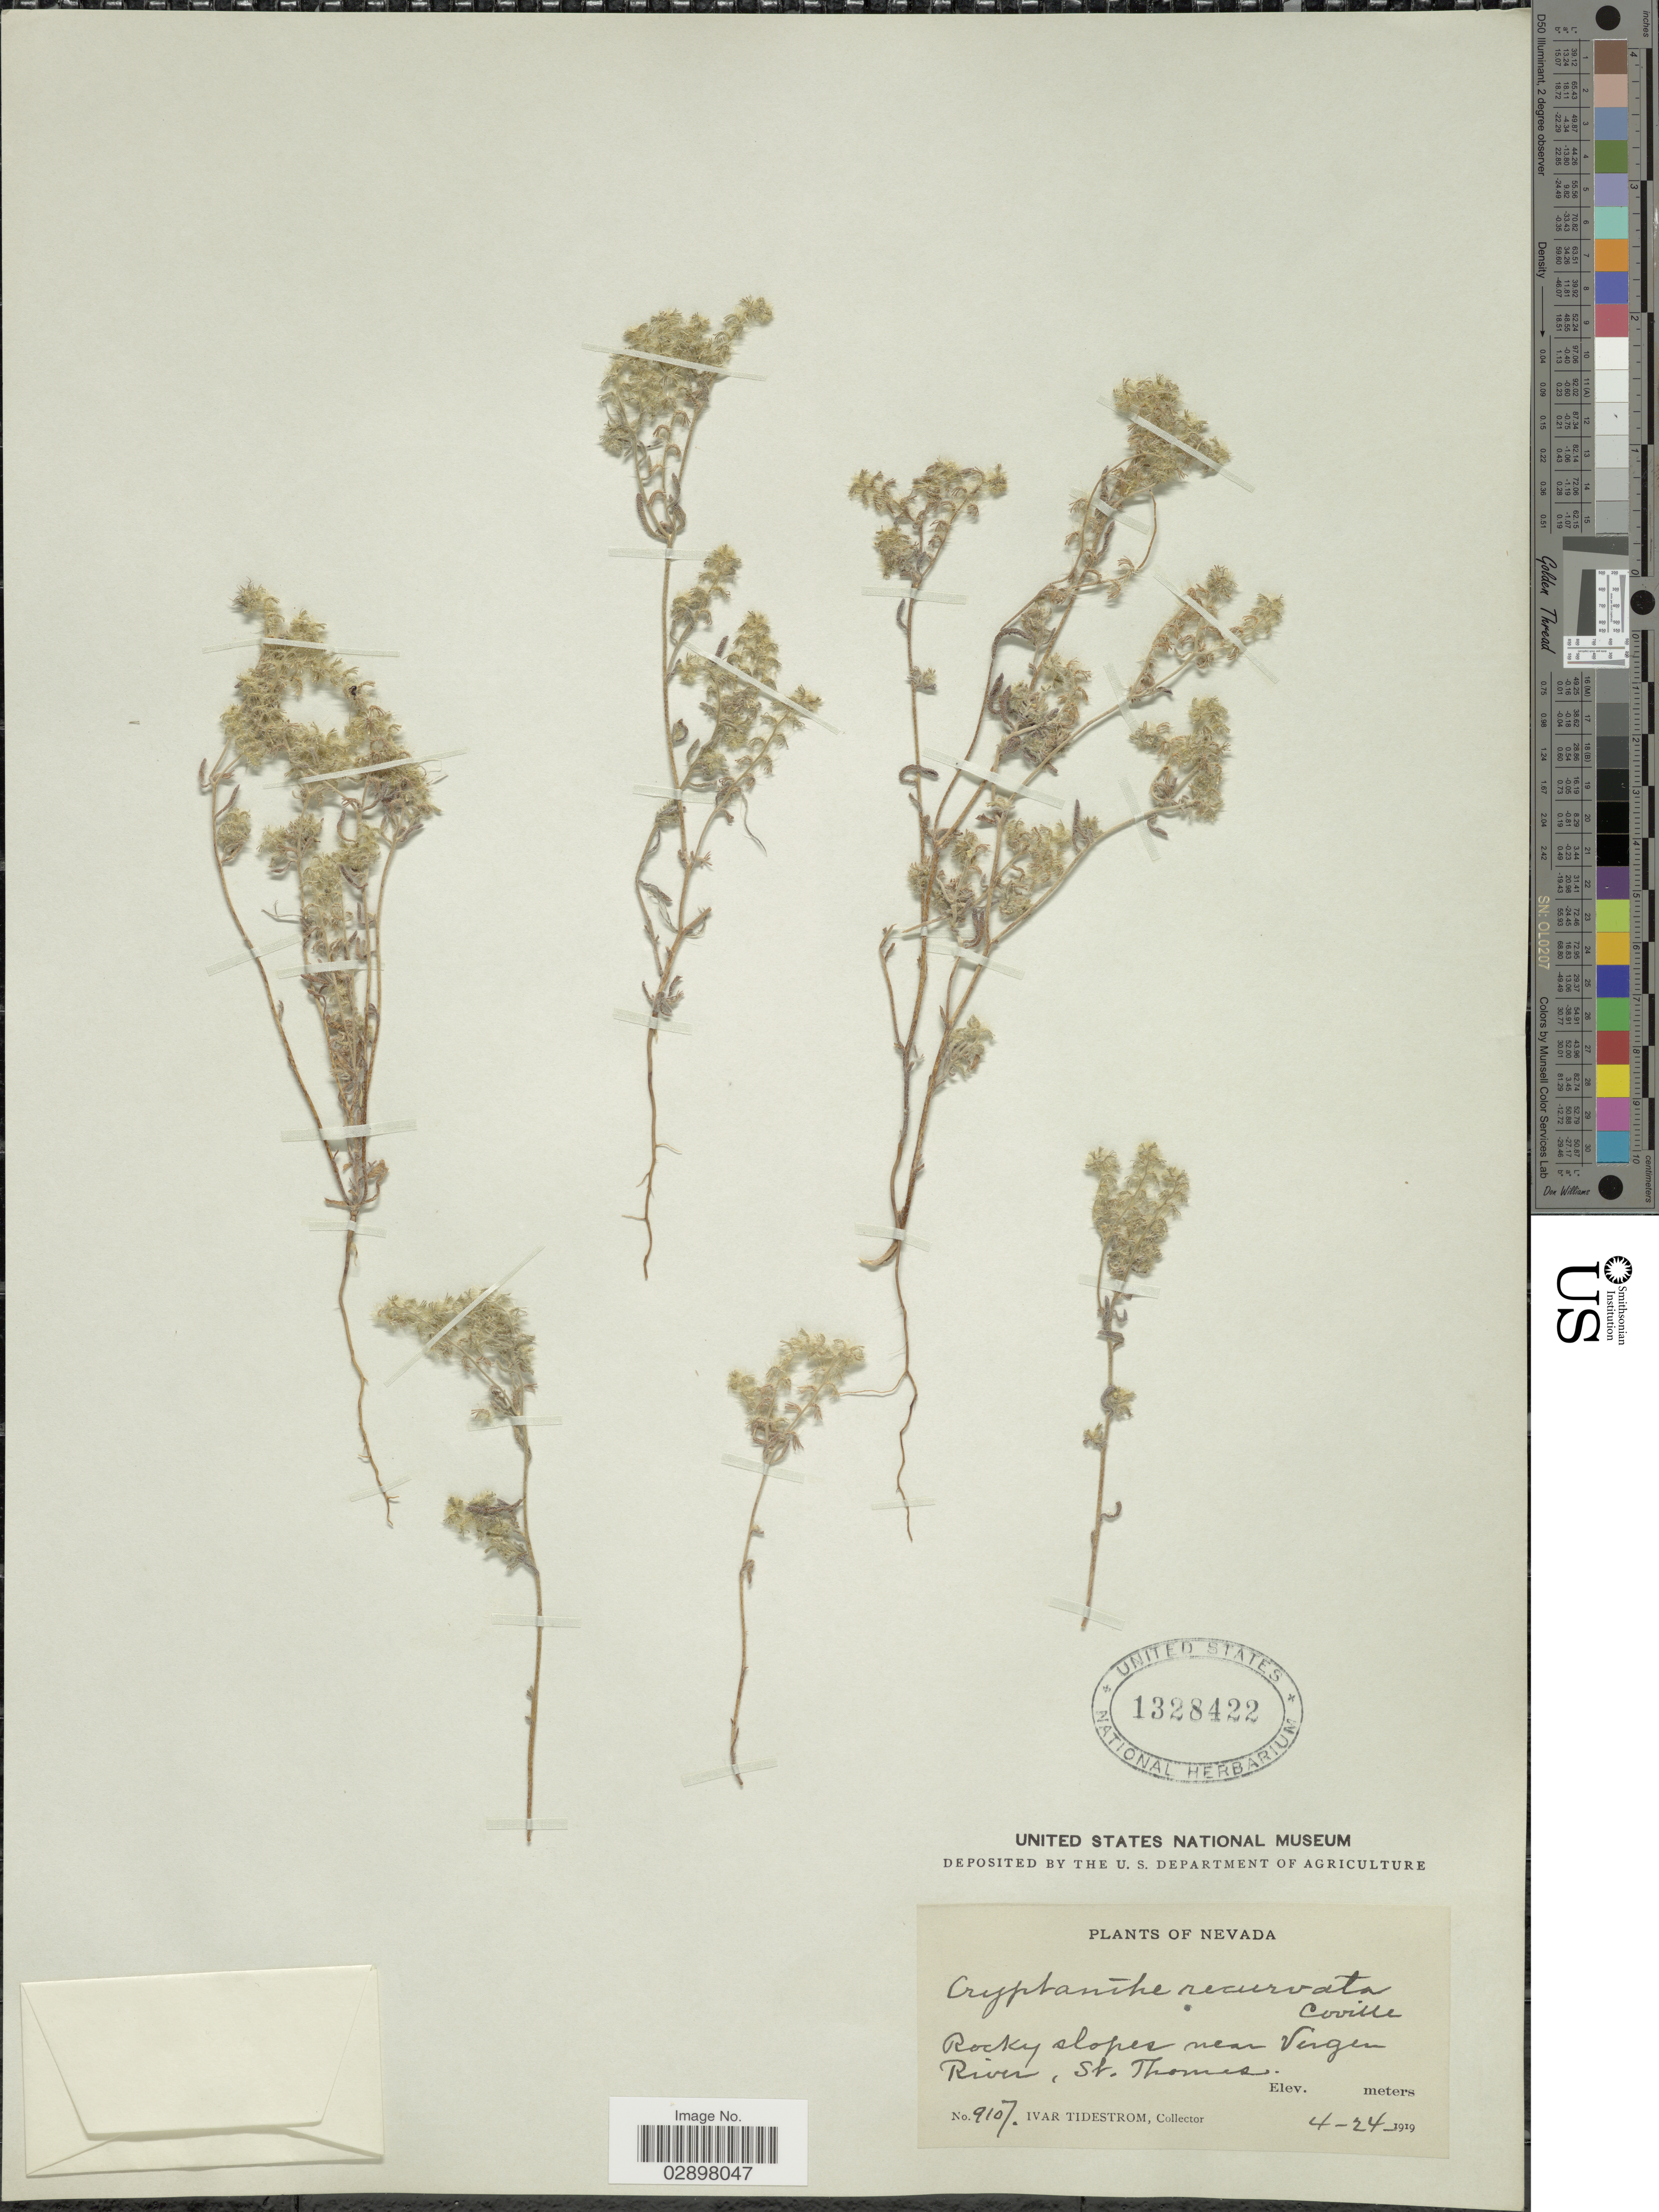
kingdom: Plantae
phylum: Tracheophyta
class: Magnoliopsida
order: Boraginales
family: Boraginaceae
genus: Cryptantha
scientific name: Cryptantha recurvata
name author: Coville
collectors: I. F. Tidestrom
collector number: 9107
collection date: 1919-04-24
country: United States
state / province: Nevada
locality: Rocky slopes near Virgin River, St. Thomas.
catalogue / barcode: US 1328422